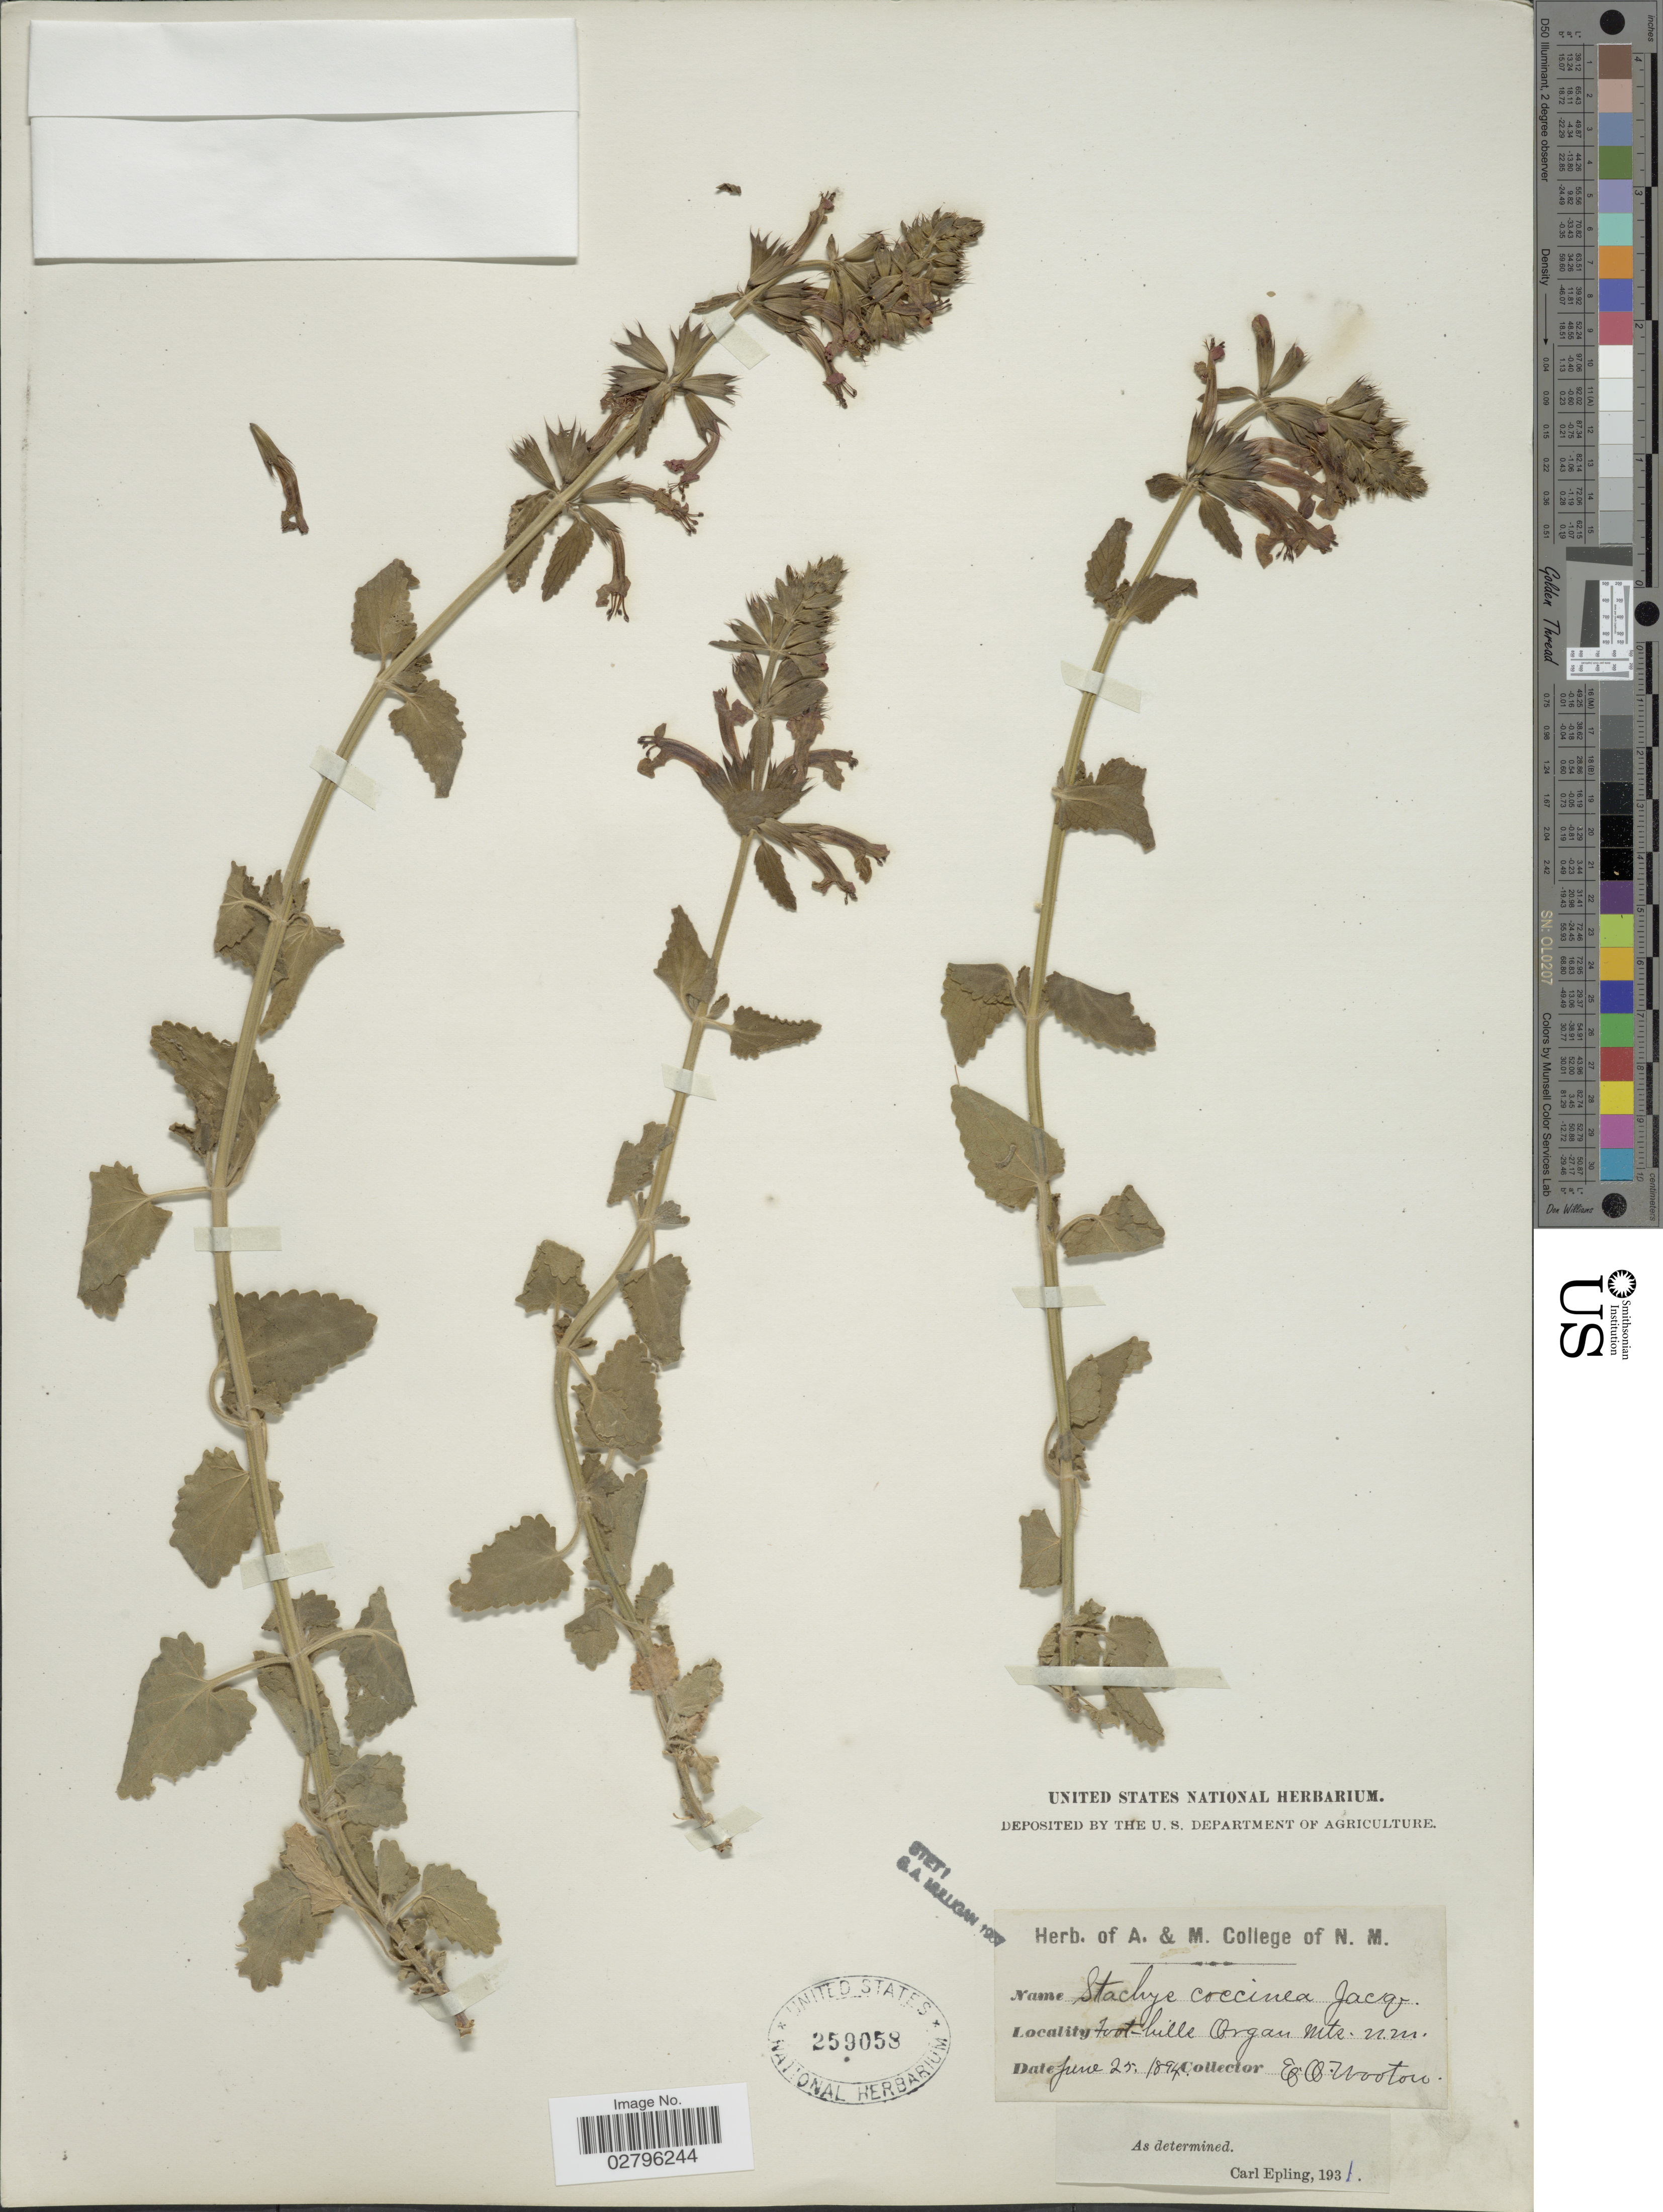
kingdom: Plantae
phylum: Tracheophyta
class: Magnoliopsida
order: Lamiales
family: Lamiaceae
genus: Stachys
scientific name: Stachys coccinea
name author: Ortega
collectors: E. O. Wooton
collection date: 1894-06-25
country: United States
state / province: New Mexico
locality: Foot-hills Organ Mts. N.M.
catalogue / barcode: US 259058